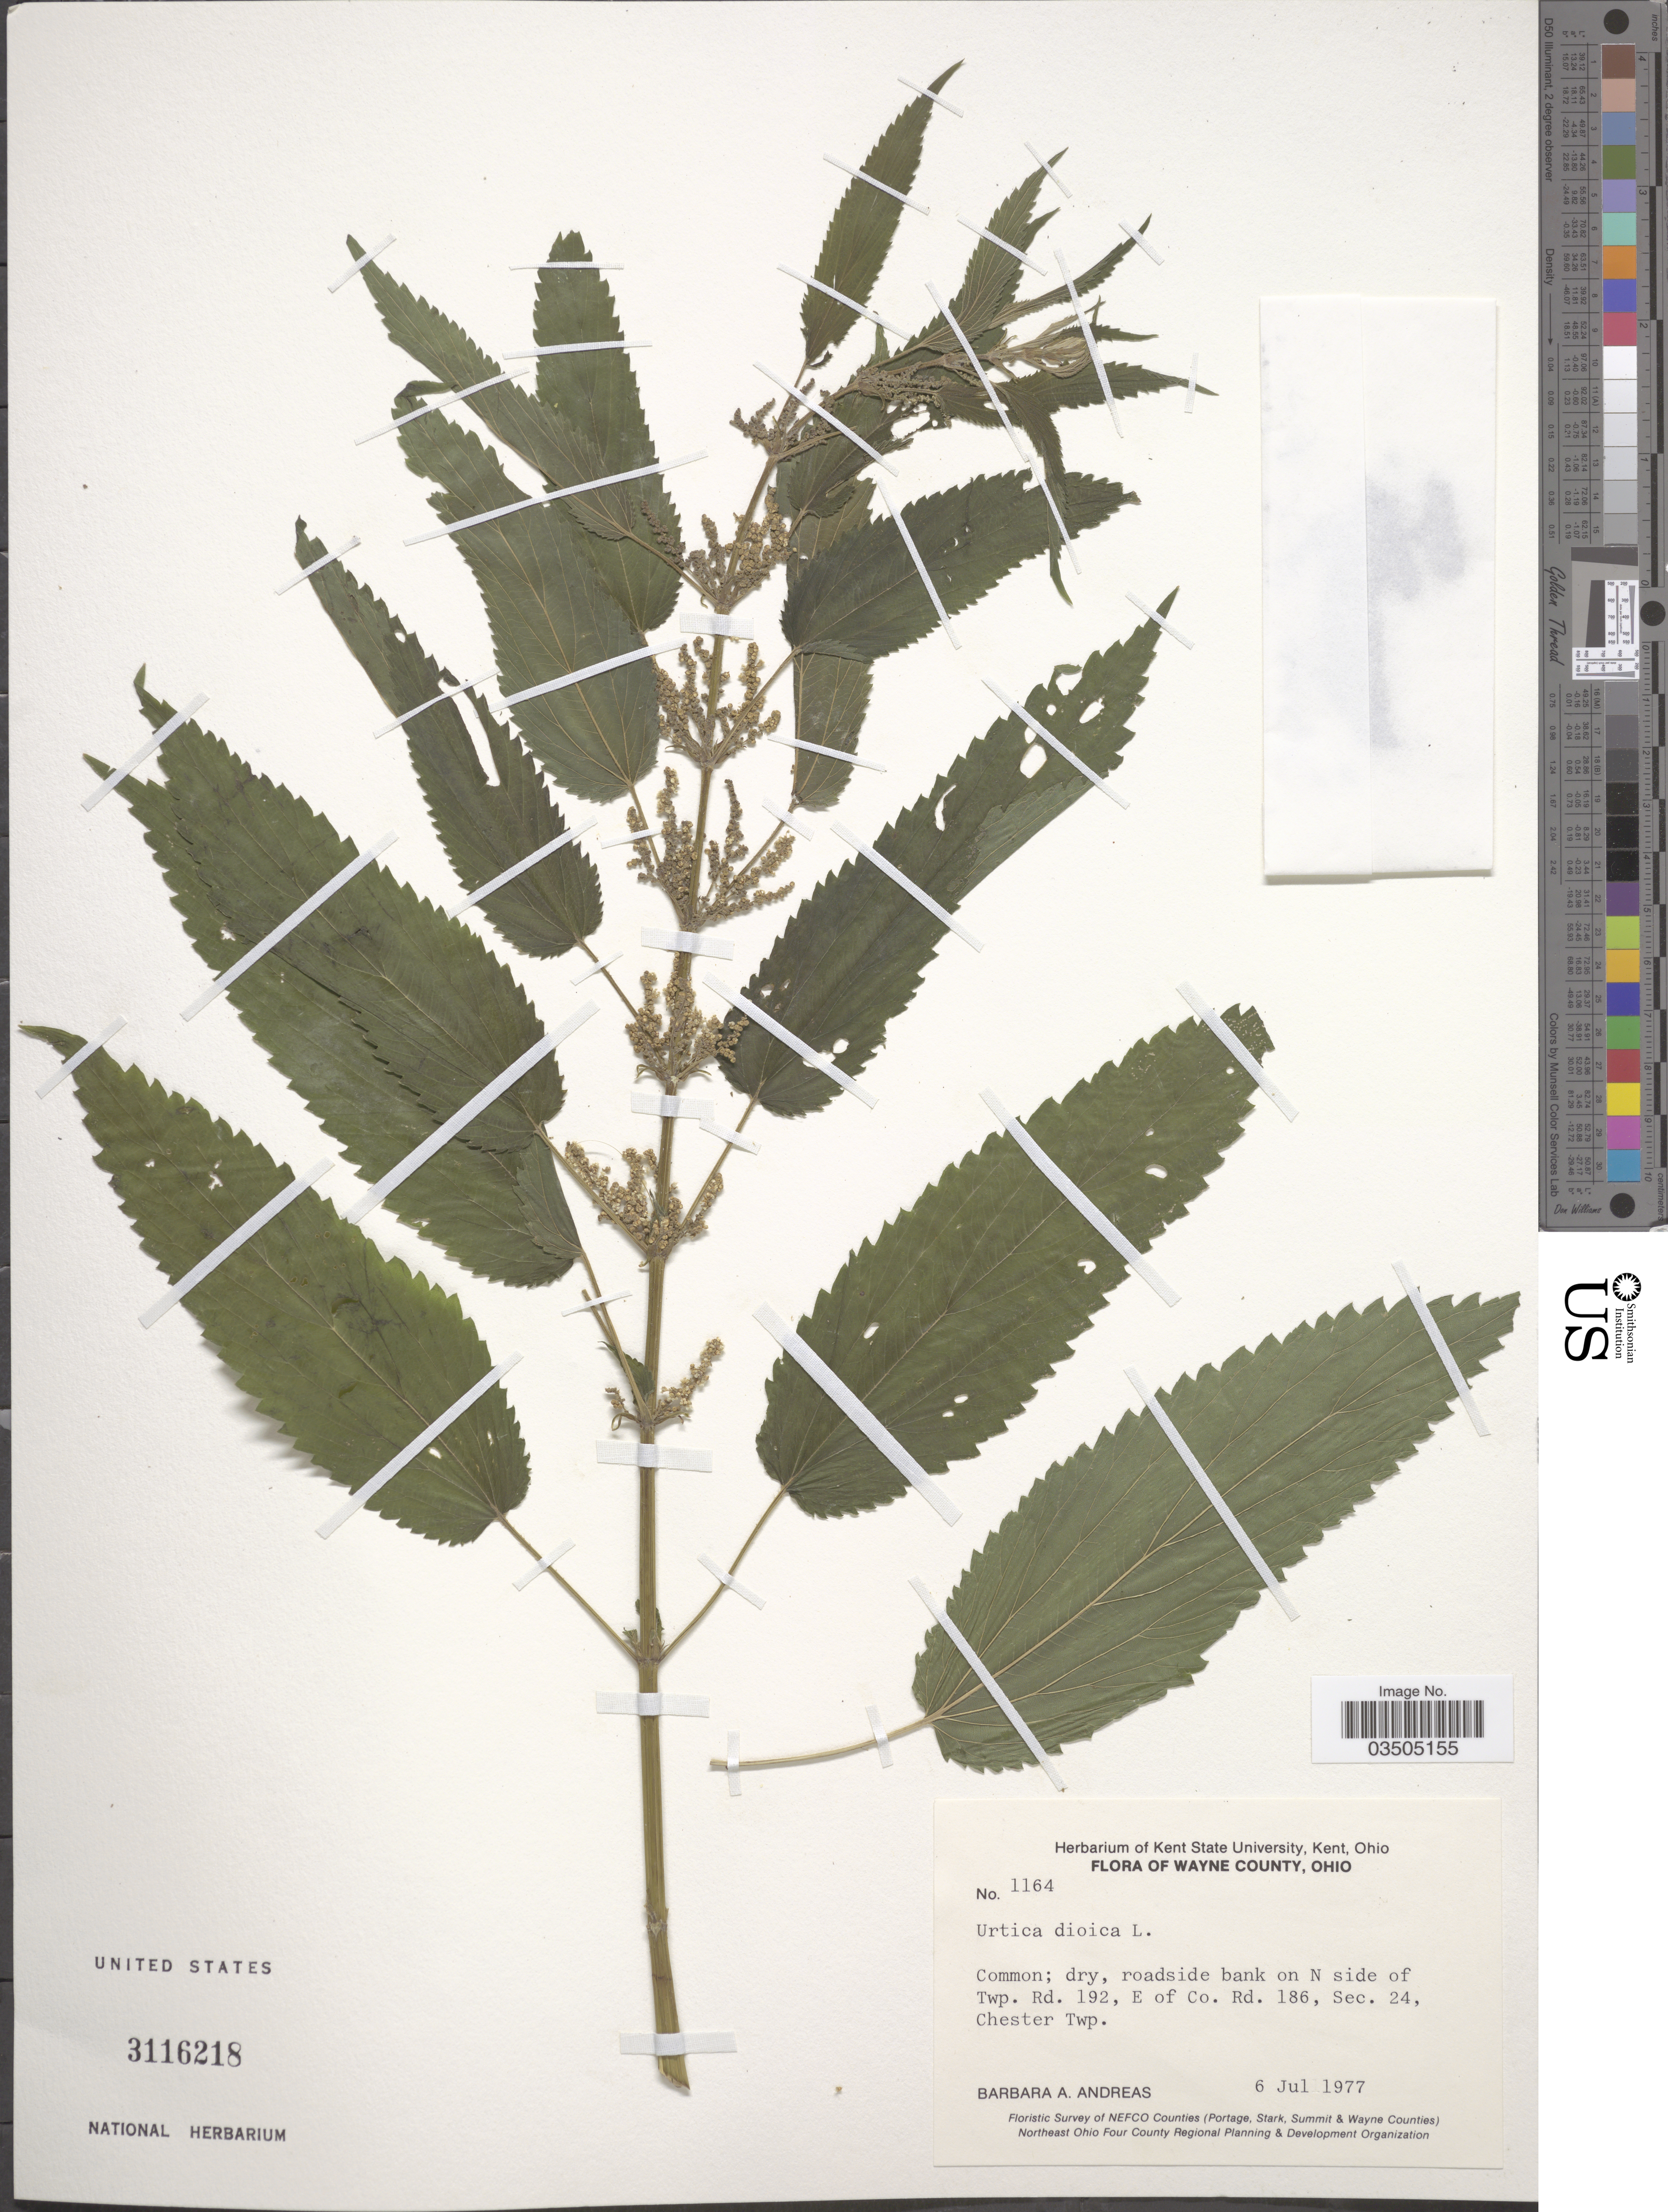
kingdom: Plantae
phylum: Tracheophyta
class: Magnoliopsida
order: Rosales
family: Urticaceae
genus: Urtica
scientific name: Urtica dioica subsp. gracilis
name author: L.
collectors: B. A. Andreas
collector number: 1164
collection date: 1977-07-06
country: United States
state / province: Ohio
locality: Wayne County. Roadside bank on N side of Twp. Rd. 192, E of Co. Rd. 186, Sec. 24, Chester Twp.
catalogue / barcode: US 3116218